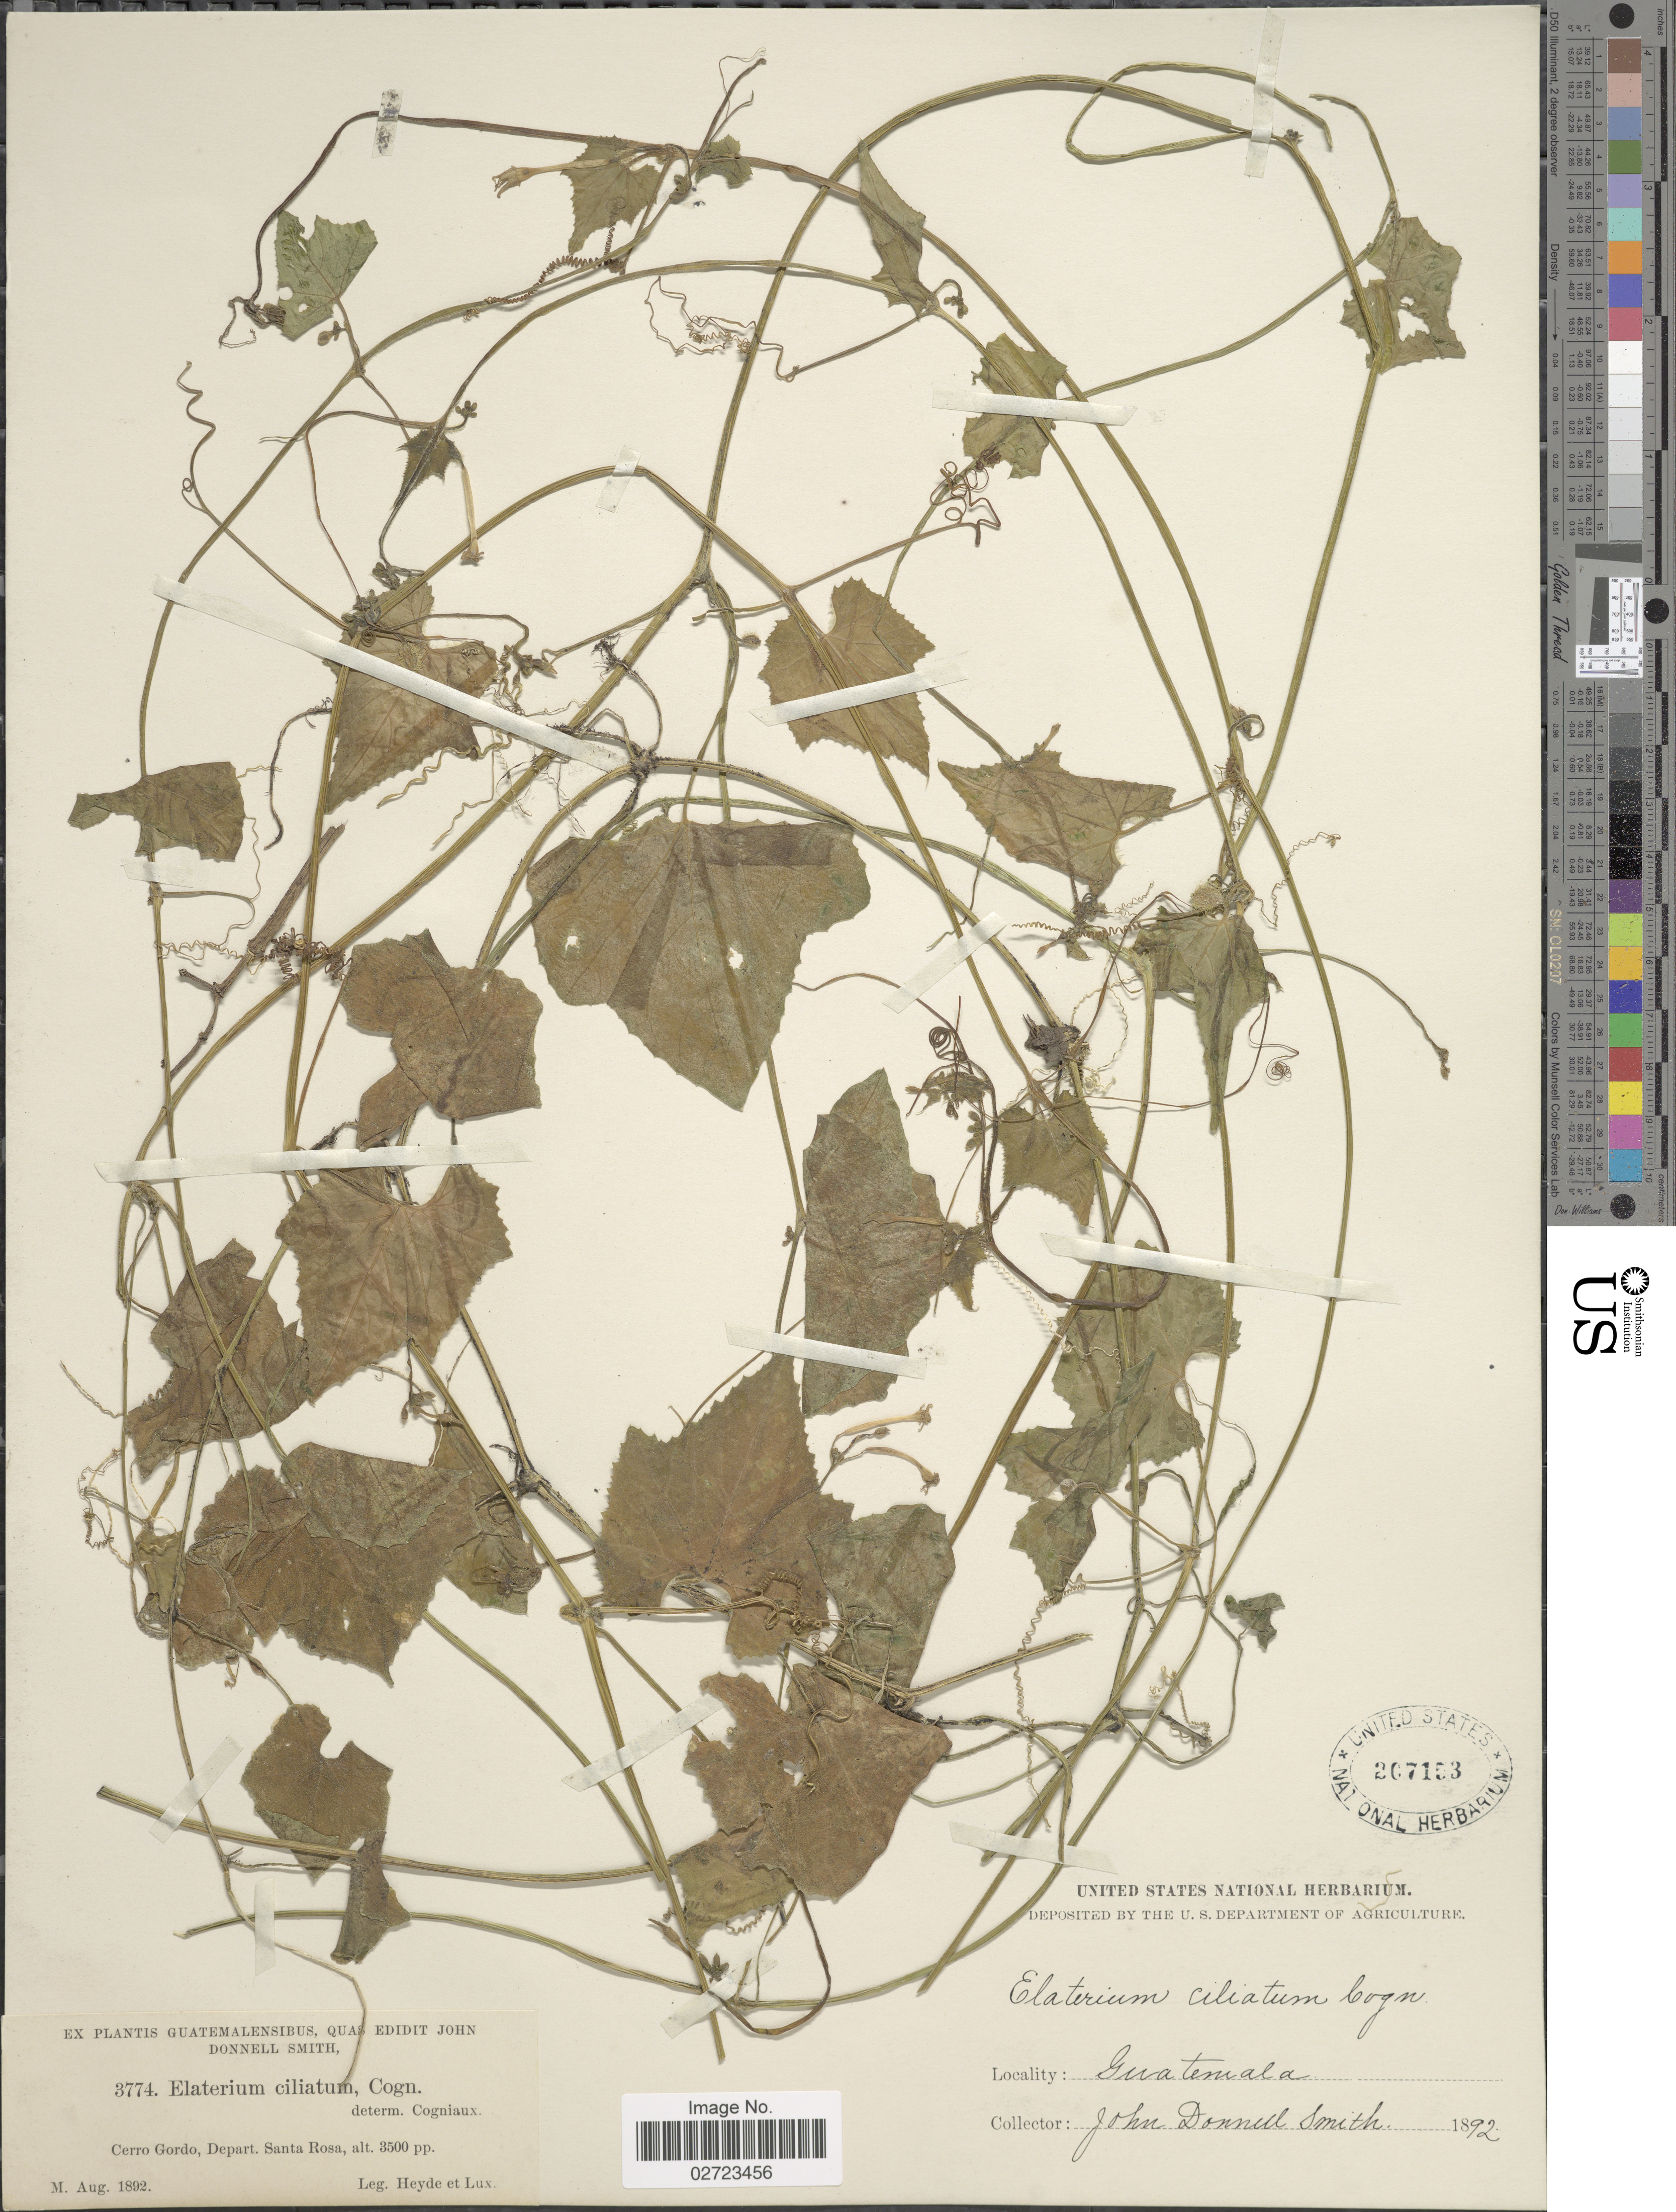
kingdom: Plantae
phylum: Tracheophyta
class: Magnoliopsida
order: Cucurbitales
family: Cucurbitaceae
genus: Cyclanthera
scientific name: Cyclanthera carthagenensis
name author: (Jacq.) H. Schaef. & S.S. Renner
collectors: J. Donnell Smith, Heyde & Lux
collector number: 3774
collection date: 1892-08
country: Guatemala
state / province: Santa Rosa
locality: Cerro Gordo.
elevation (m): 1067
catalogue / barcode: US 207153